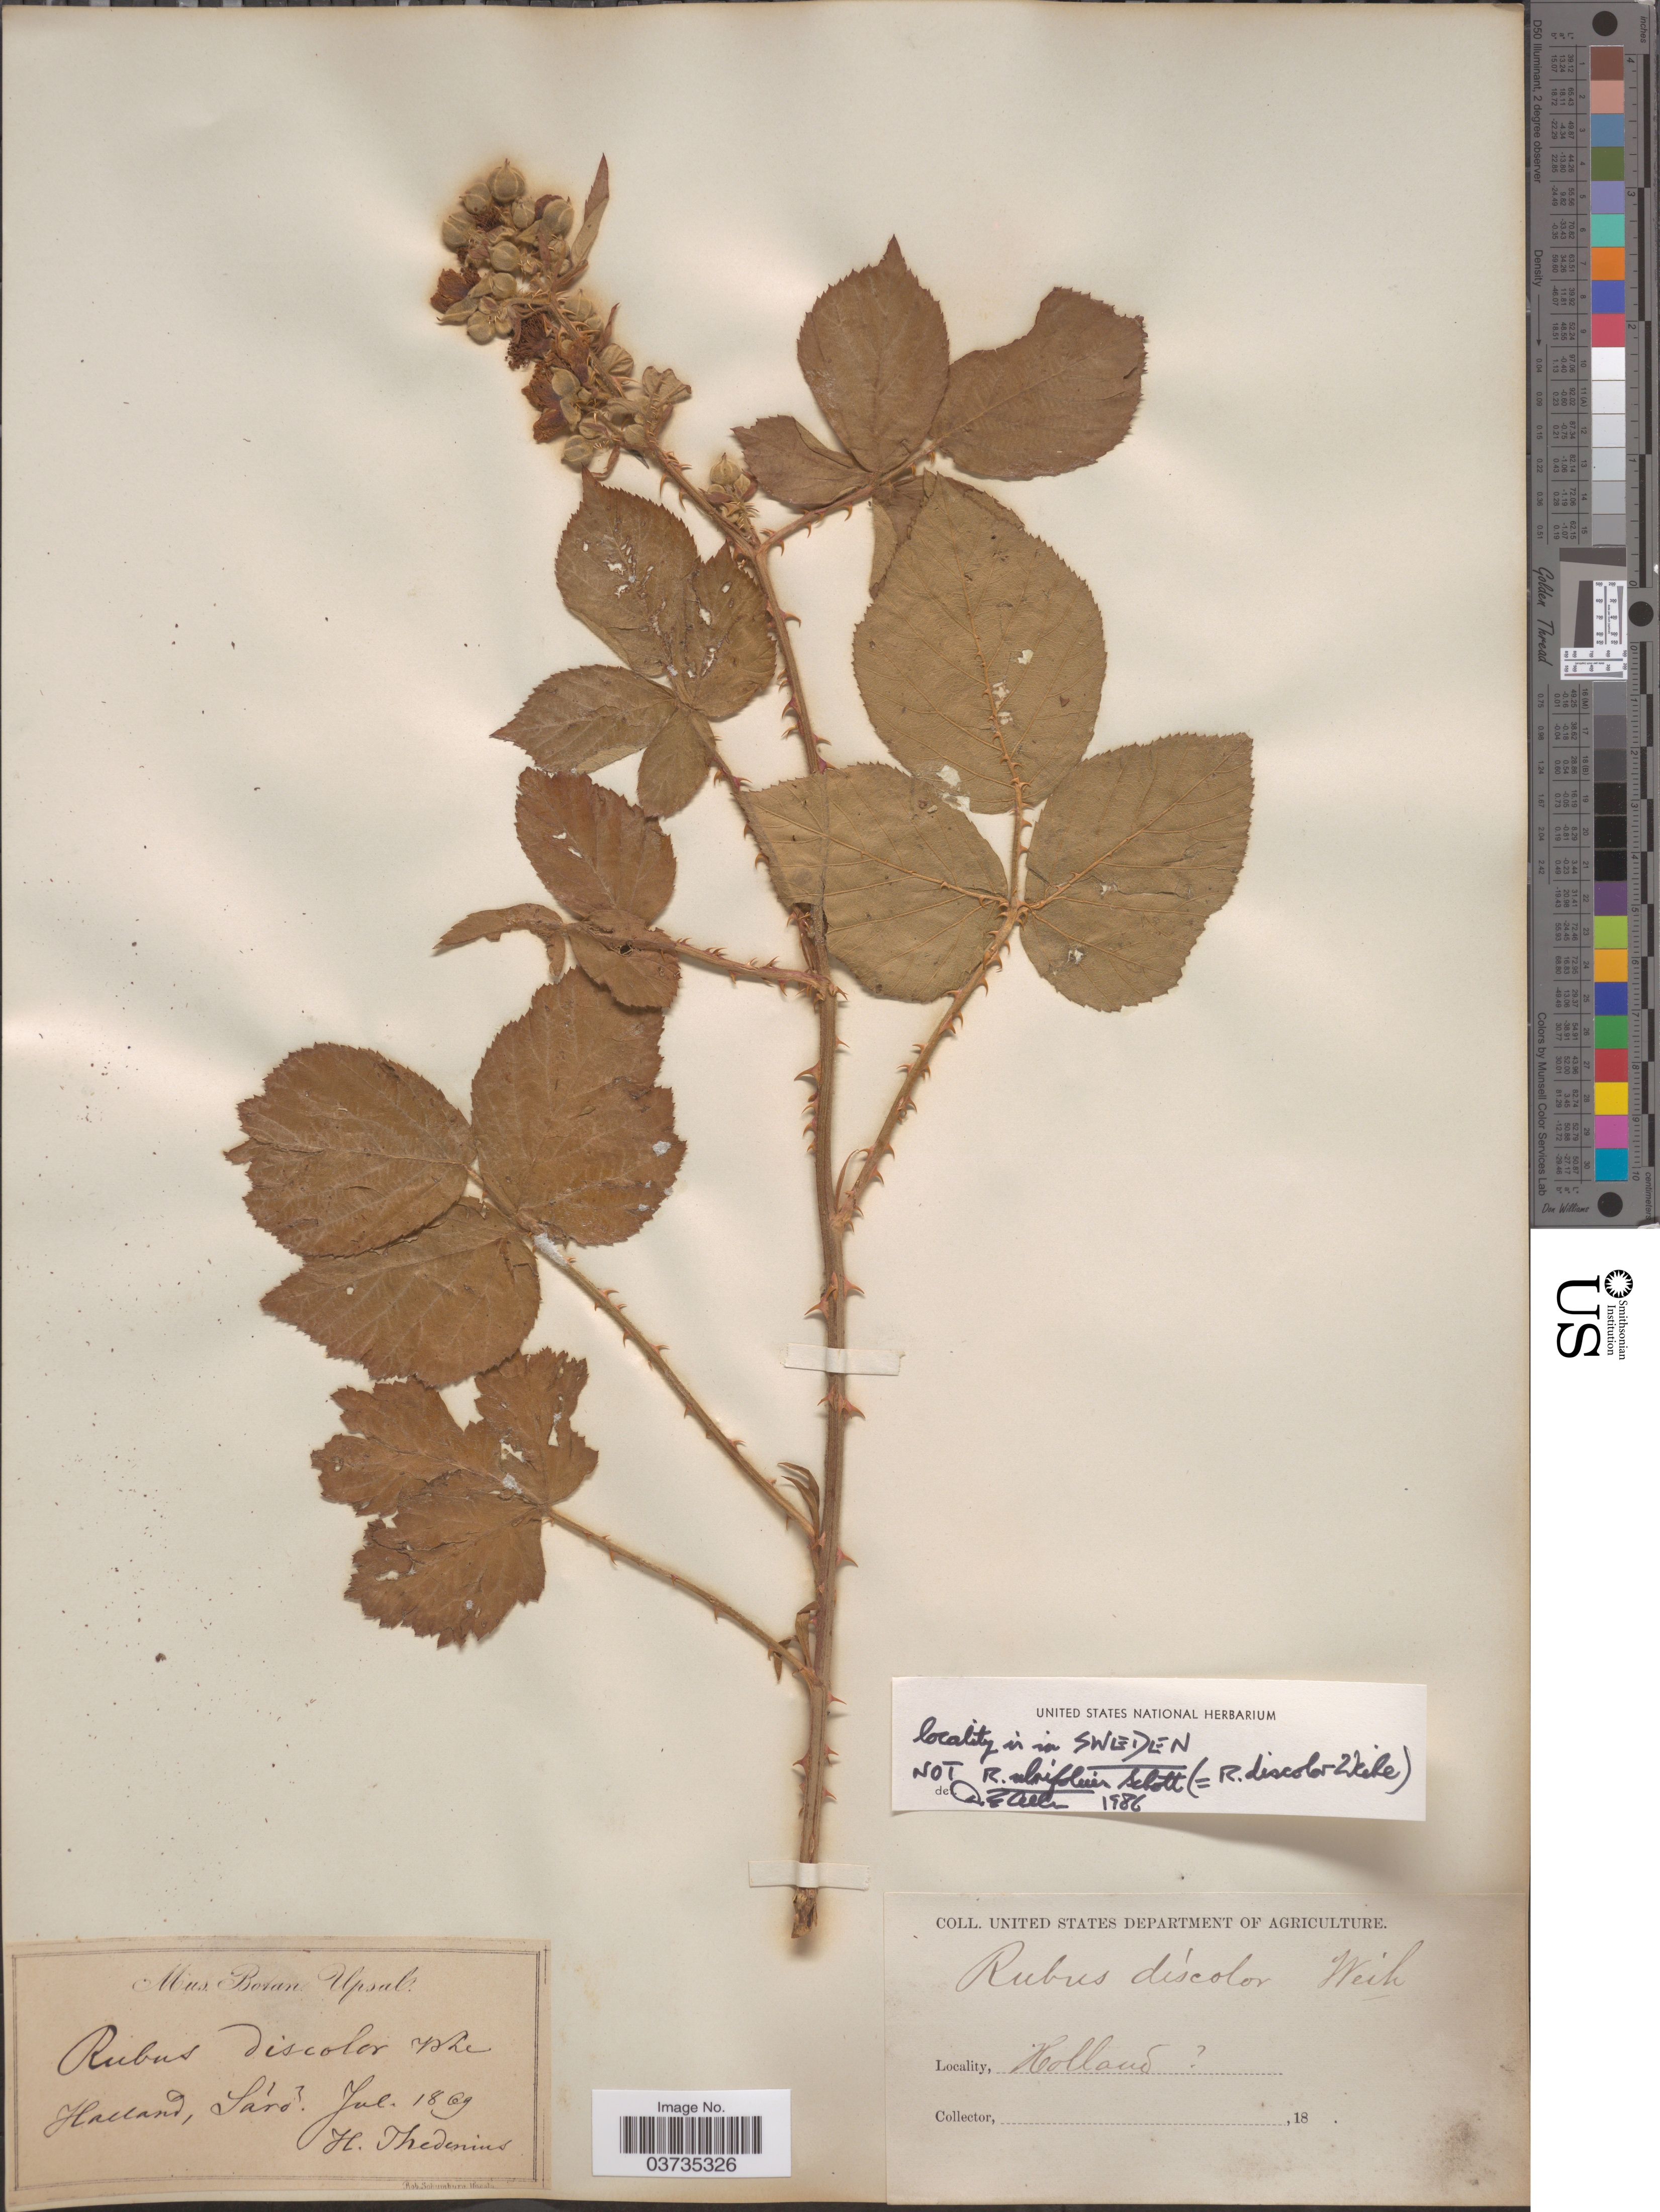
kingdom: Plantae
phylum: Tracheophyta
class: Magnoliopsida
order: Rosales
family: Rosaceae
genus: Rubus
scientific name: Rubus discolor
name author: Weihe & Nees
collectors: H. Thedenius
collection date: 1869-07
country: Sweden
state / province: Halland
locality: Sáró.